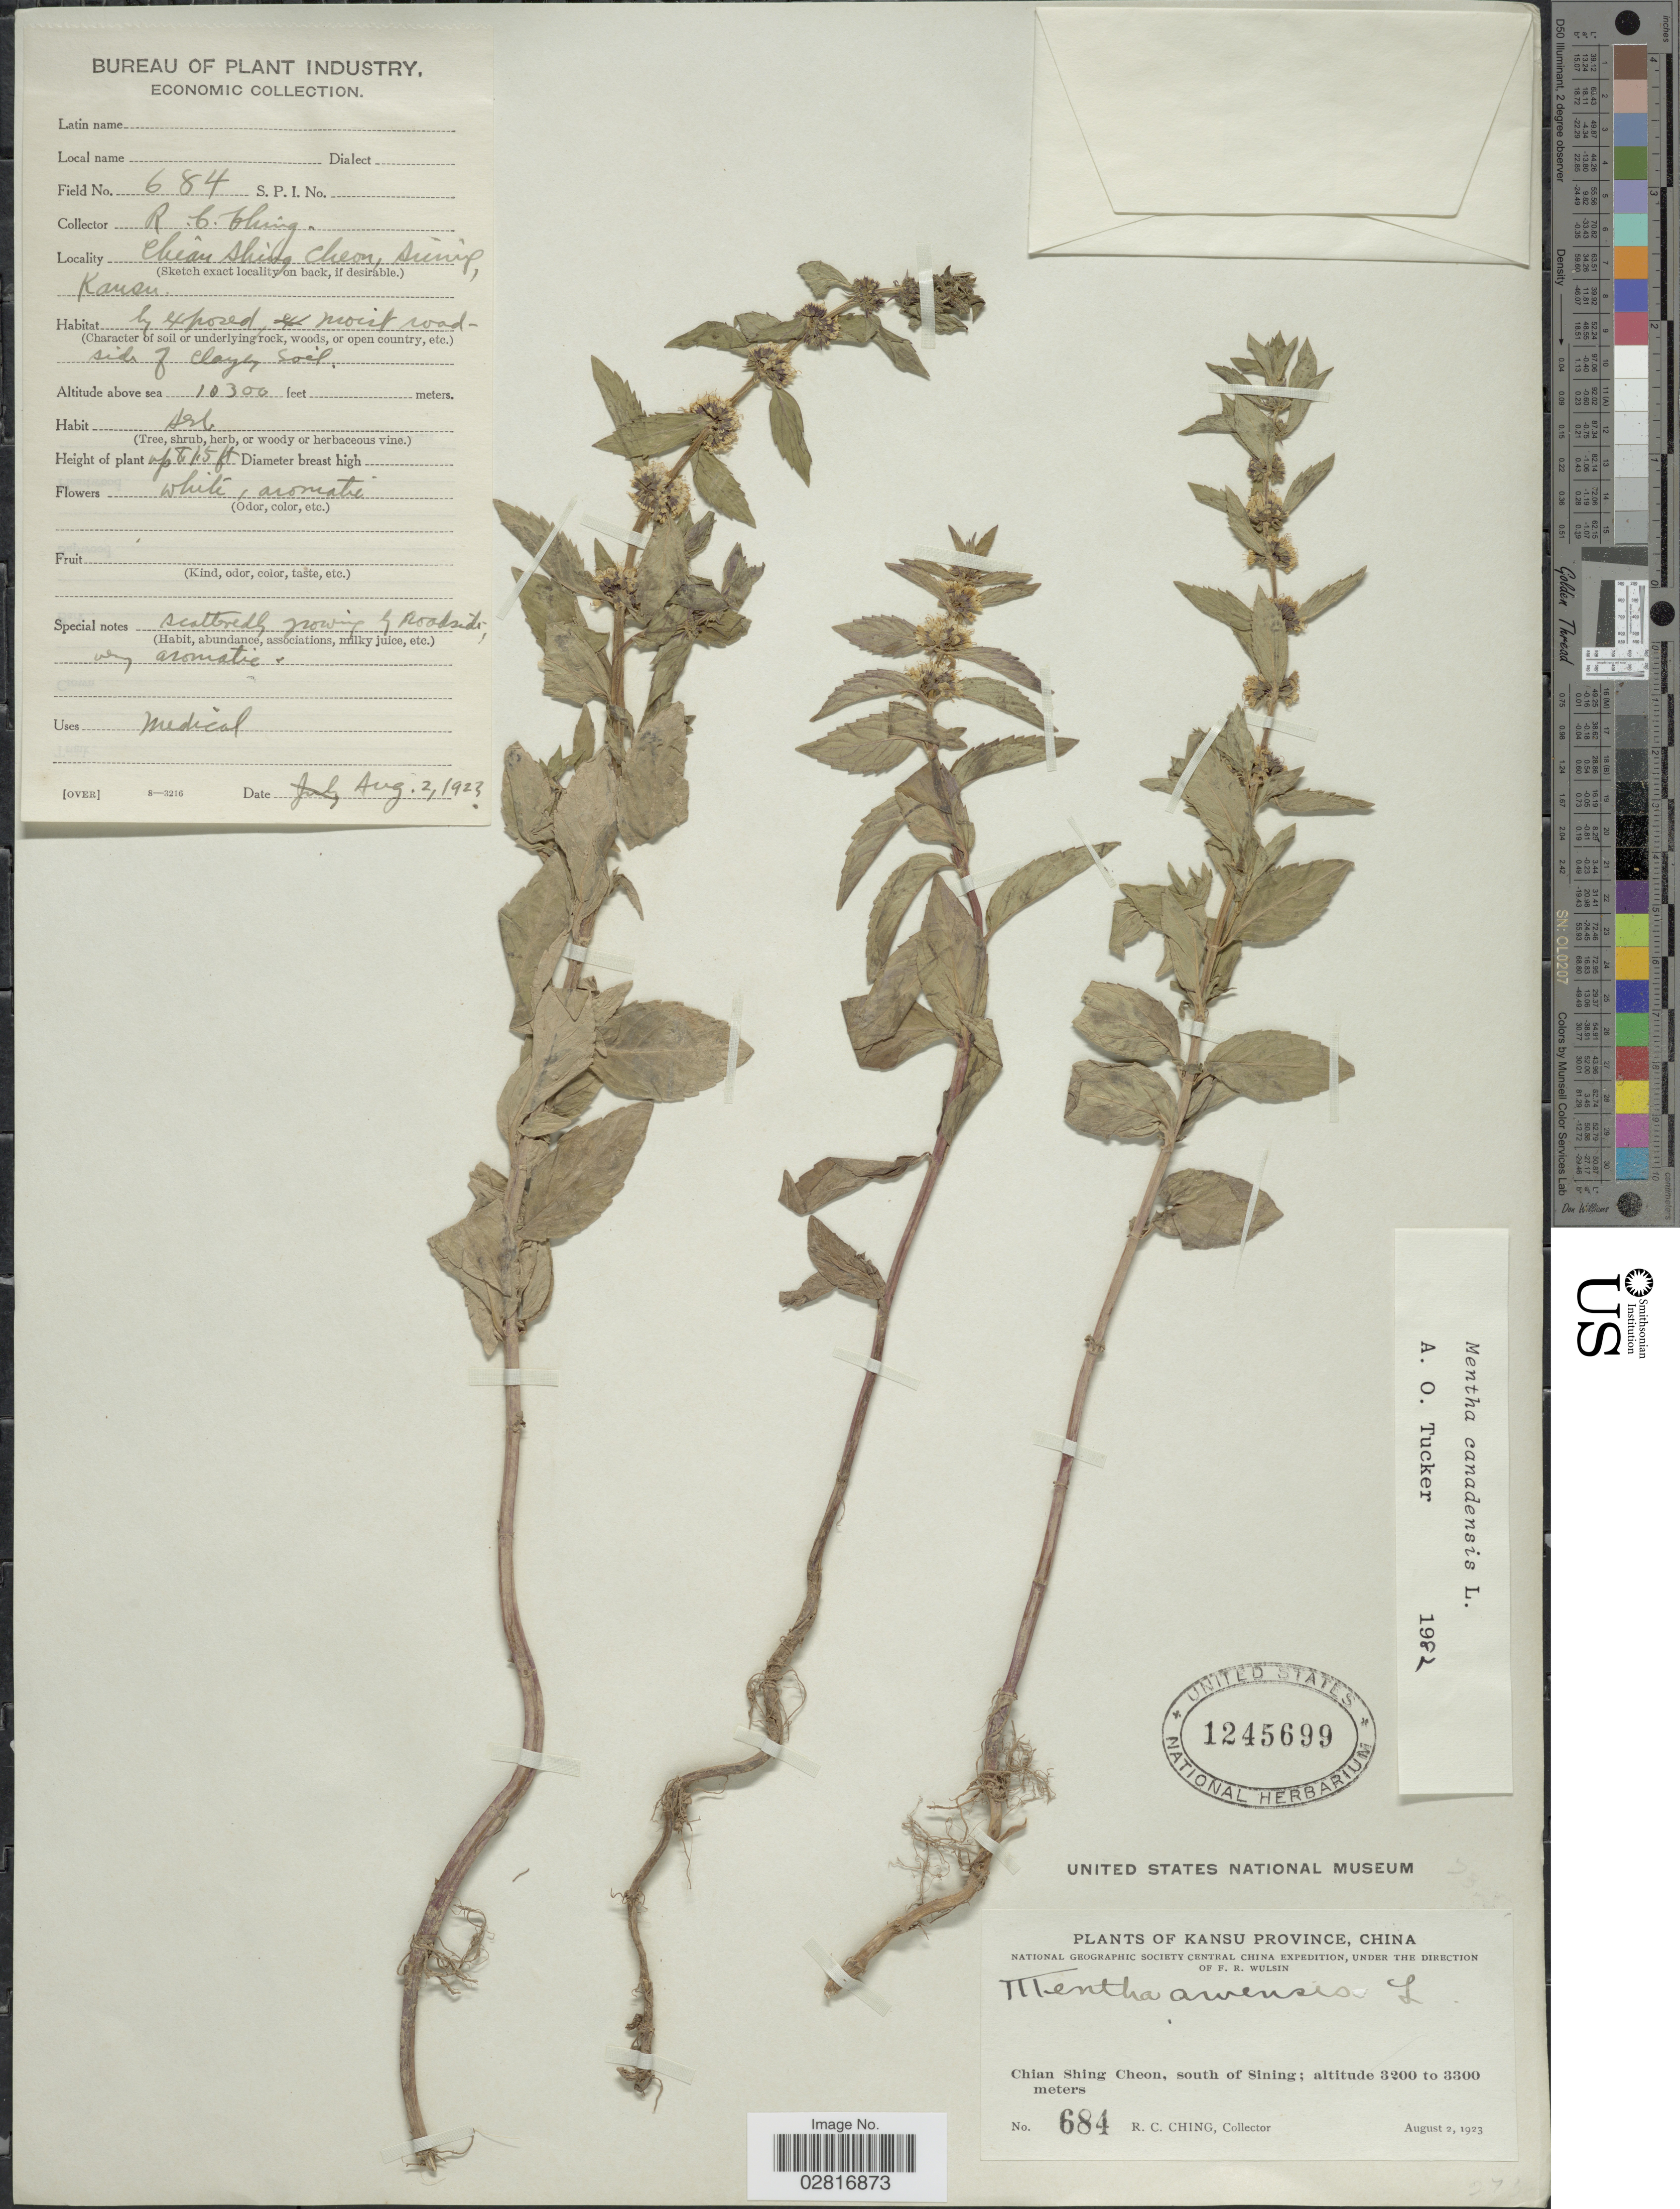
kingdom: Plantae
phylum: Tracheophyta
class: Magnoliopsida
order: Lamiales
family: Lamiaceae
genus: Mentha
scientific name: Mentha canadensis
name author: L.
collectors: R. C. Ching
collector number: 684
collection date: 1923-08-02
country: China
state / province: Gansu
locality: Kansu Province, China, Chian Shing Cheon, south of Sining. Sining.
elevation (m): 3139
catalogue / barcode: US 1245699